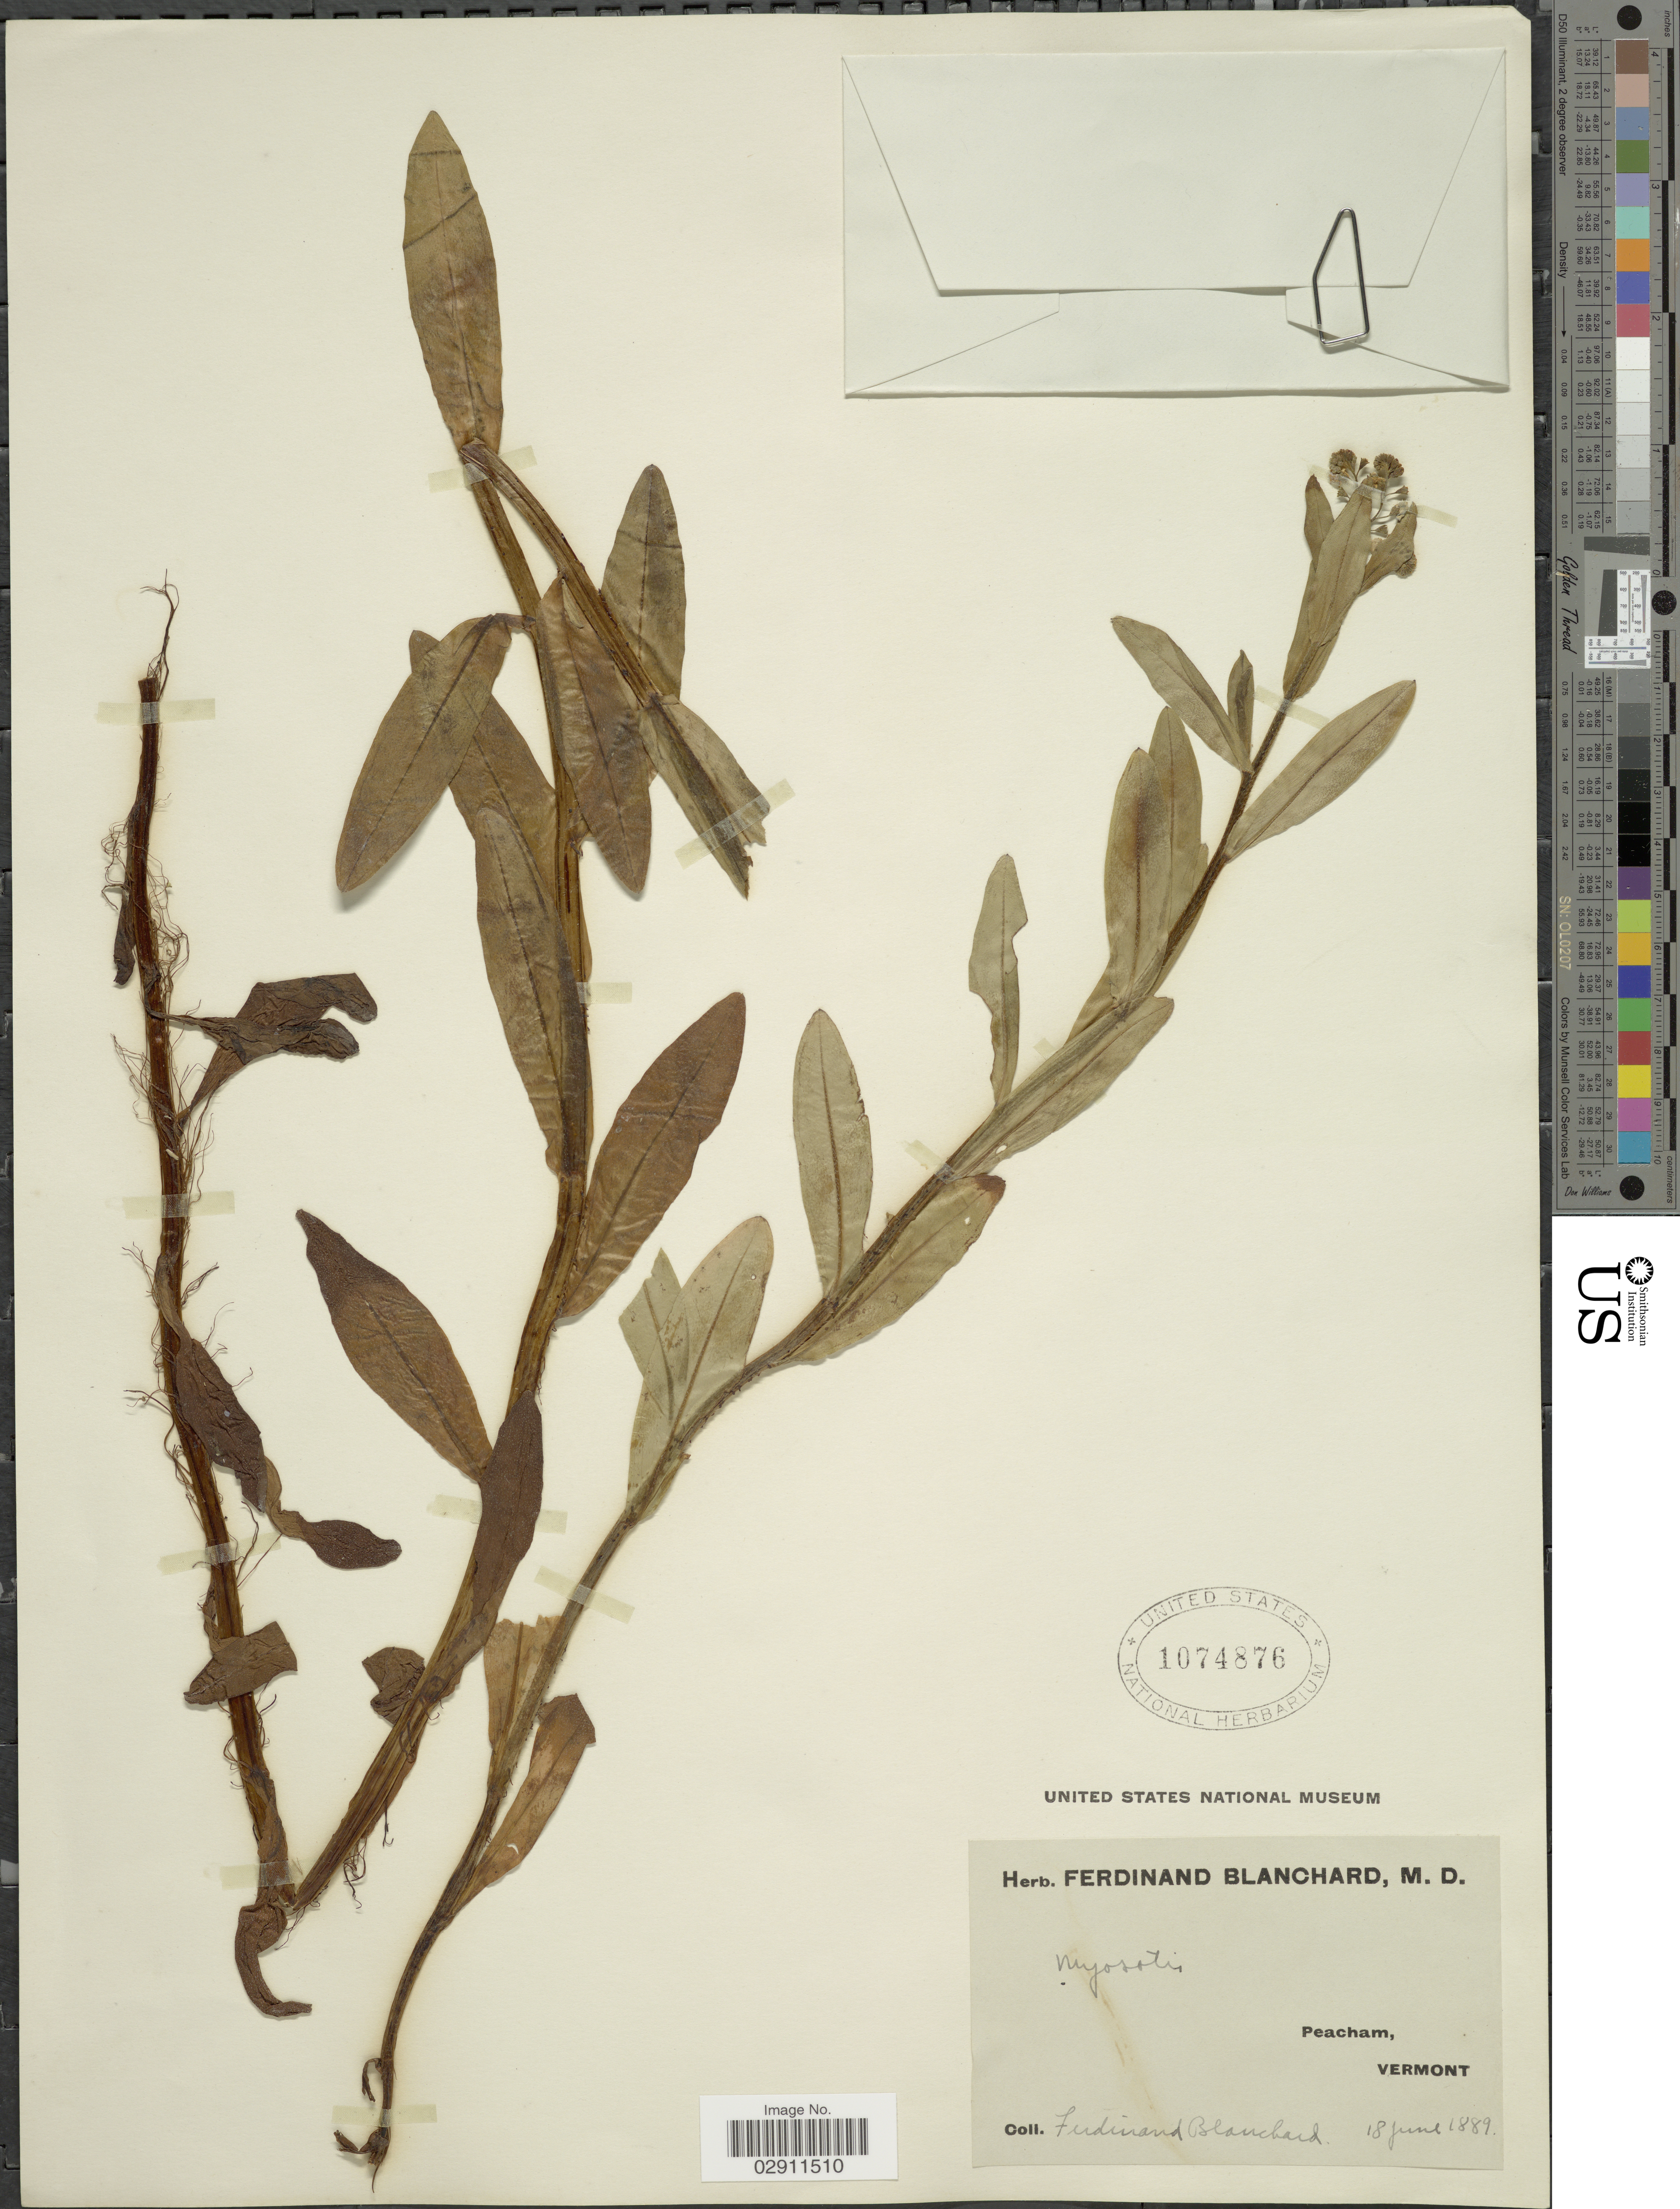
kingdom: Plantae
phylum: Tracheophyta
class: Magnoliopsida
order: Boraginales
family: Boraginaceae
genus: Myosotis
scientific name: Myosotis scorpioides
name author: L.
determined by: Goldman, Doug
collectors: F. Blanchard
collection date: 1889-06-18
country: United States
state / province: Vermont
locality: Peacham.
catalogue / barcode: US 1074876